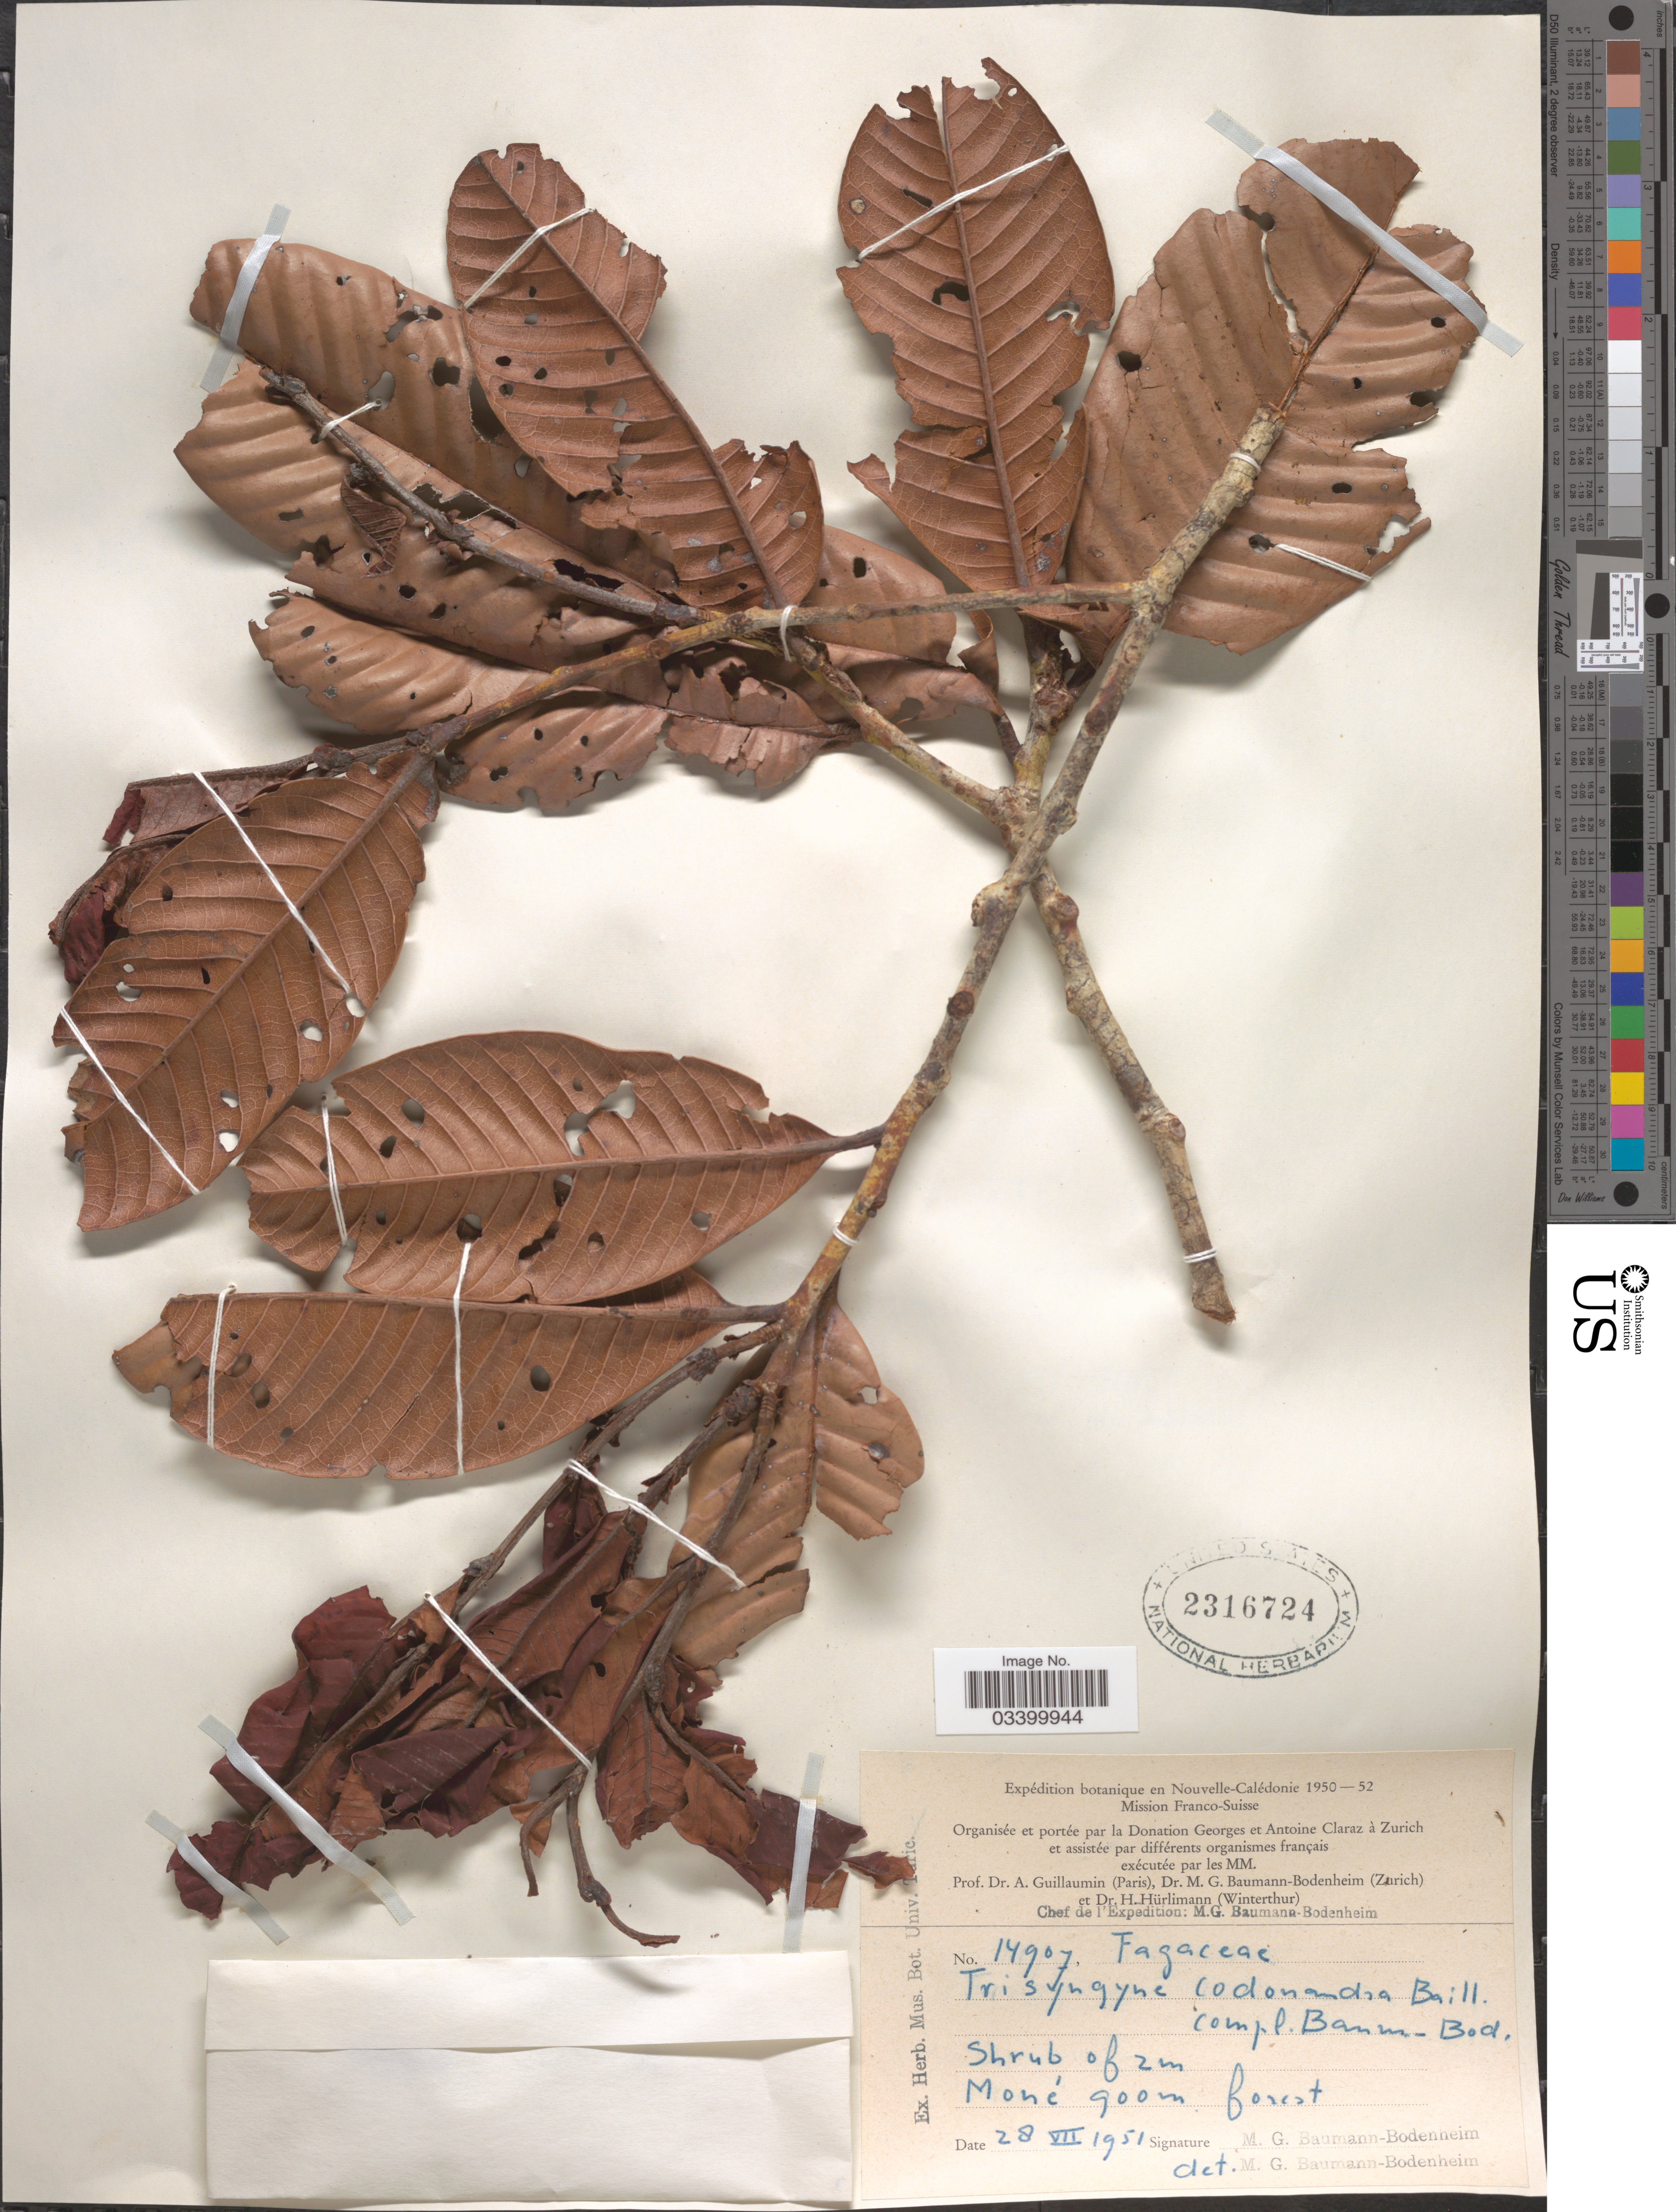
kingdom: Plantae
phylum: Tracheophyta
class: Magnoliopsida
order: Fagales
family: Nothofagaceae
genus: Nothofagus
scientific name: Nothofagus codonandra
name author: (Baill.) Steenis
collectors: M. G. Baumann-Bodenheim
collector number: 14907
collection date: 1951-07-28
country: New Caledonia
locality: Nouvelle-Calédonie. Moné.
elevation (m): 900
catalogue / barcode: US 2316724